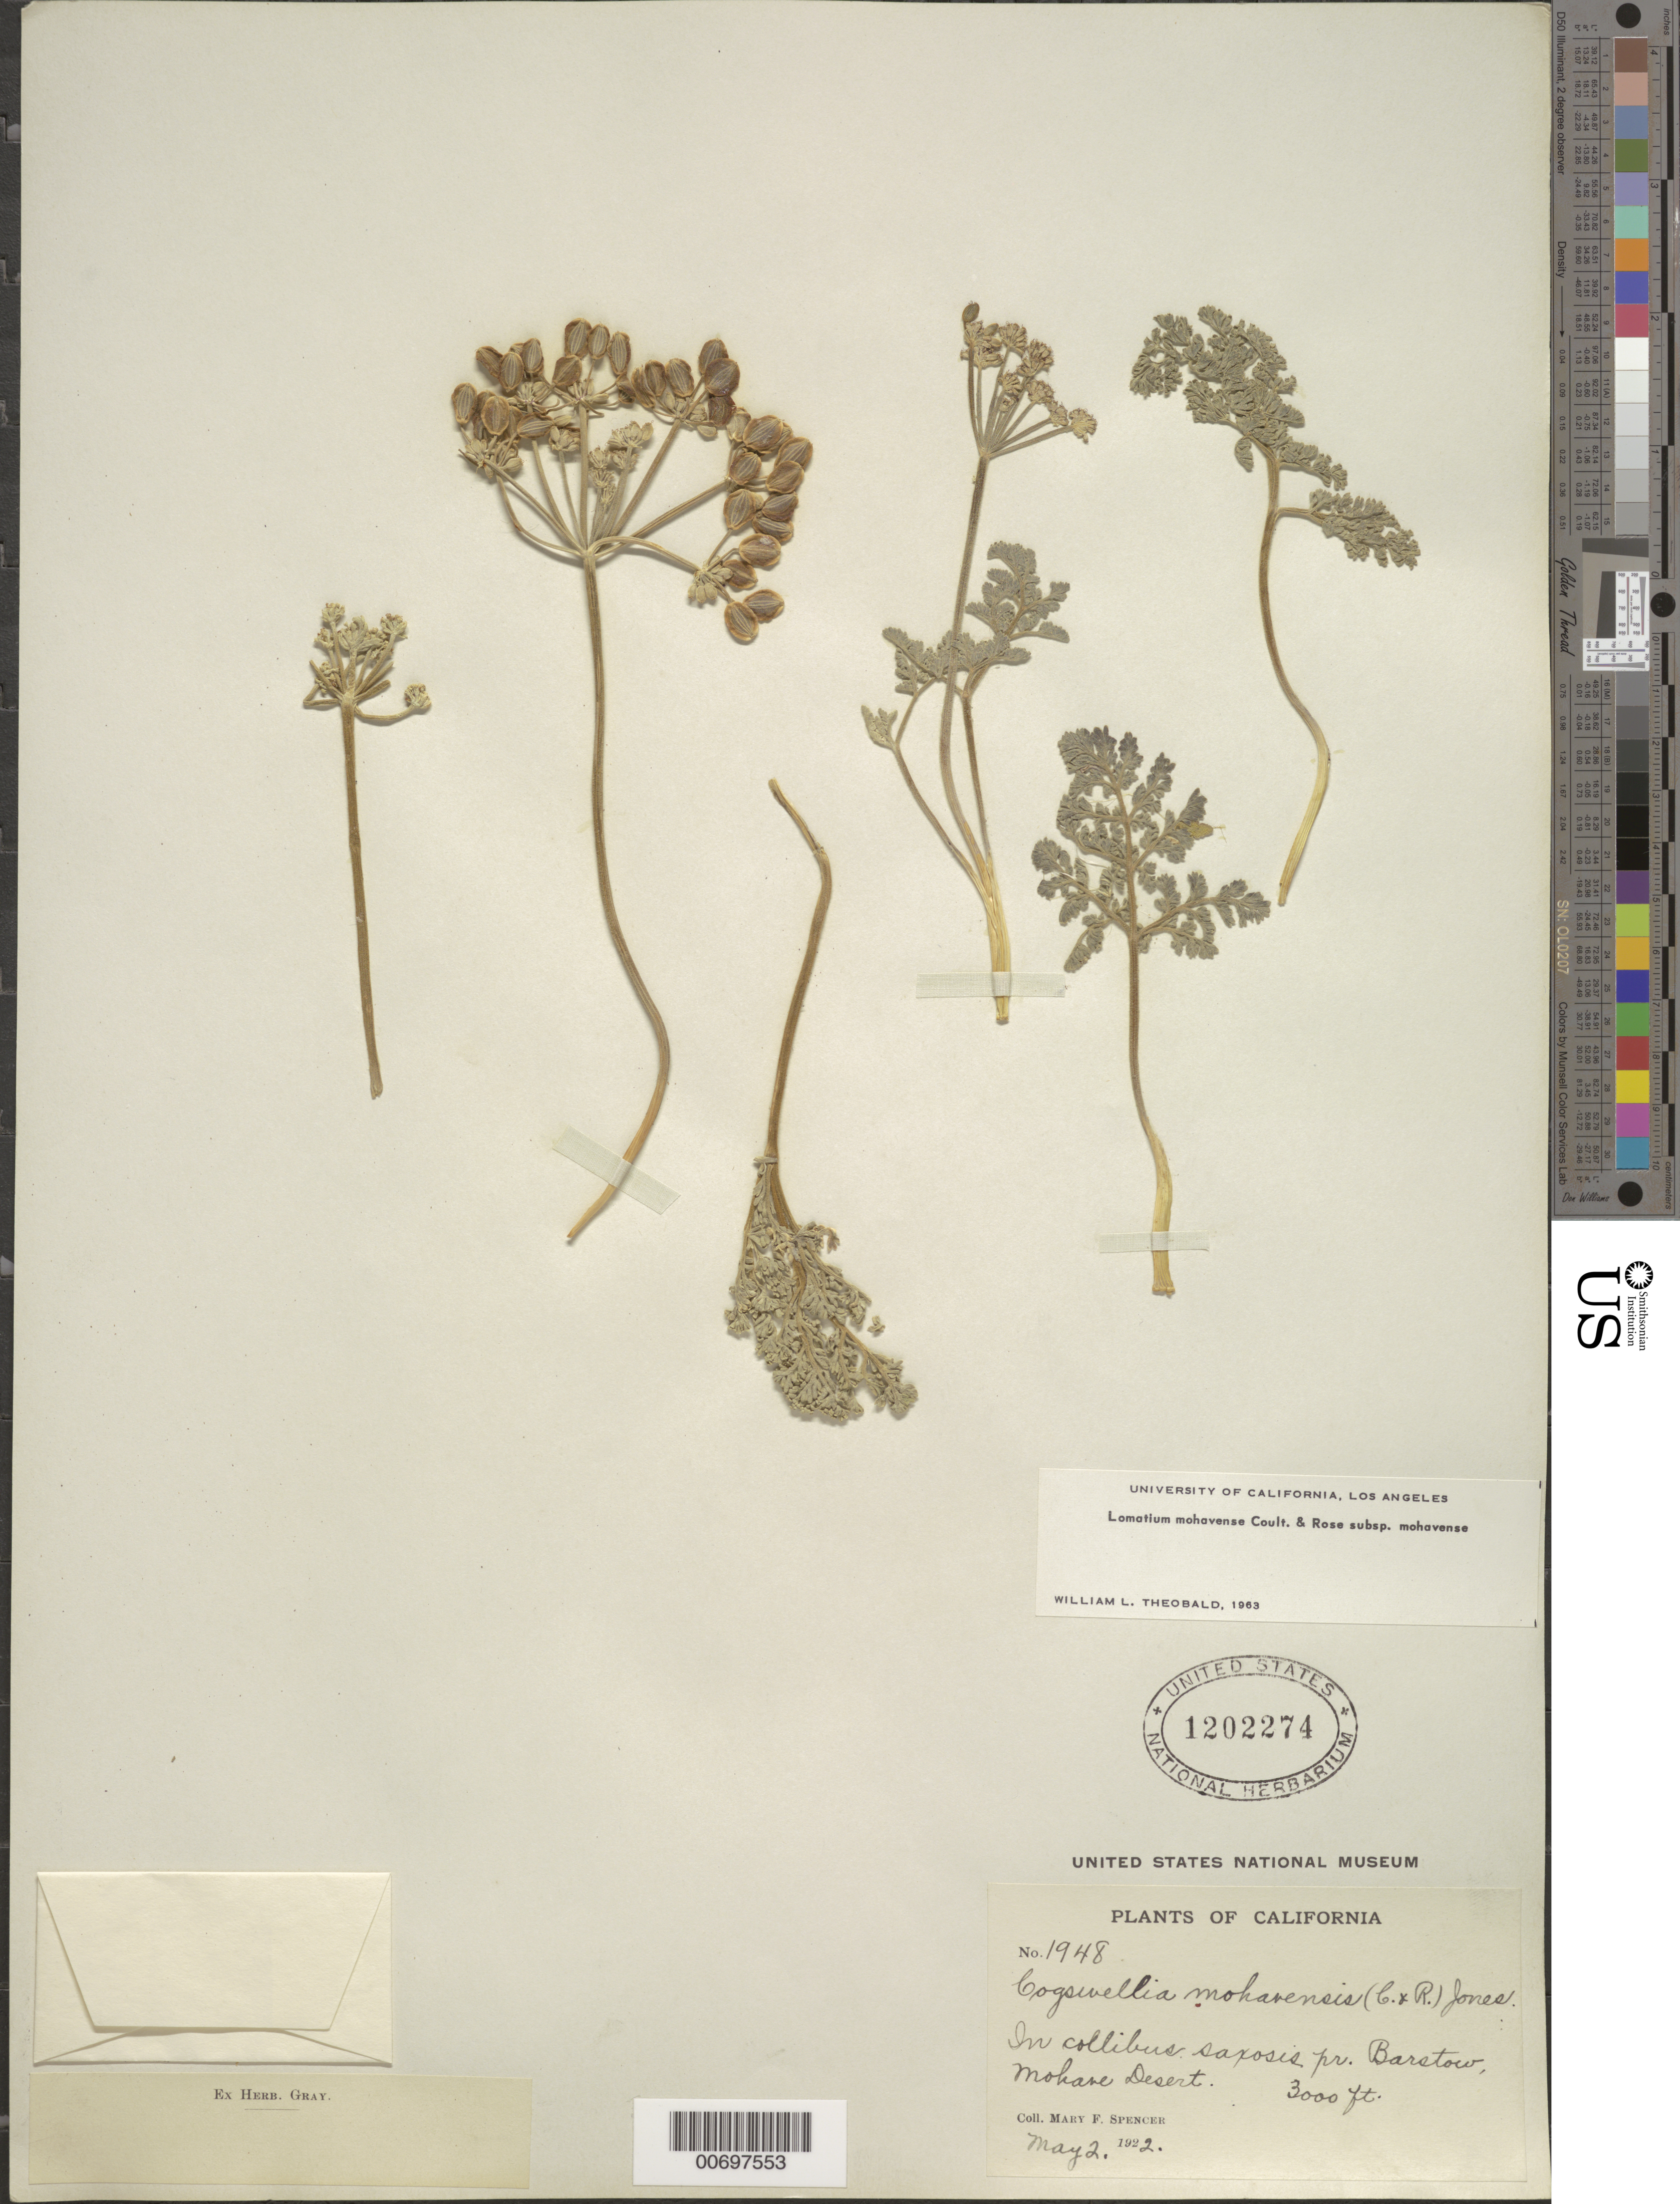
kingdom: Plantae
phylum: Tracheophyta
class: Magnoliopsida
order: Apiales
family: Apiaceae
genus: Lomatium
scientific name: Lomatium mohavense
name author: (J.M. Coult. & Rose) J.M. Coult. & Rose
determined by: Theobald, W. L., (LA), University of California - Los Angeles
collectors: M. Spencer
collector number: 1948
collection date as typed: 02 May 1922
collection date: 1922-05-02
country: United States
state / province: California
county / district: Kern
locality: In collibus saxosis pr. Barstow, Mohave Desert.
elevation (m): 914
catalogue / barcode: US 1202274